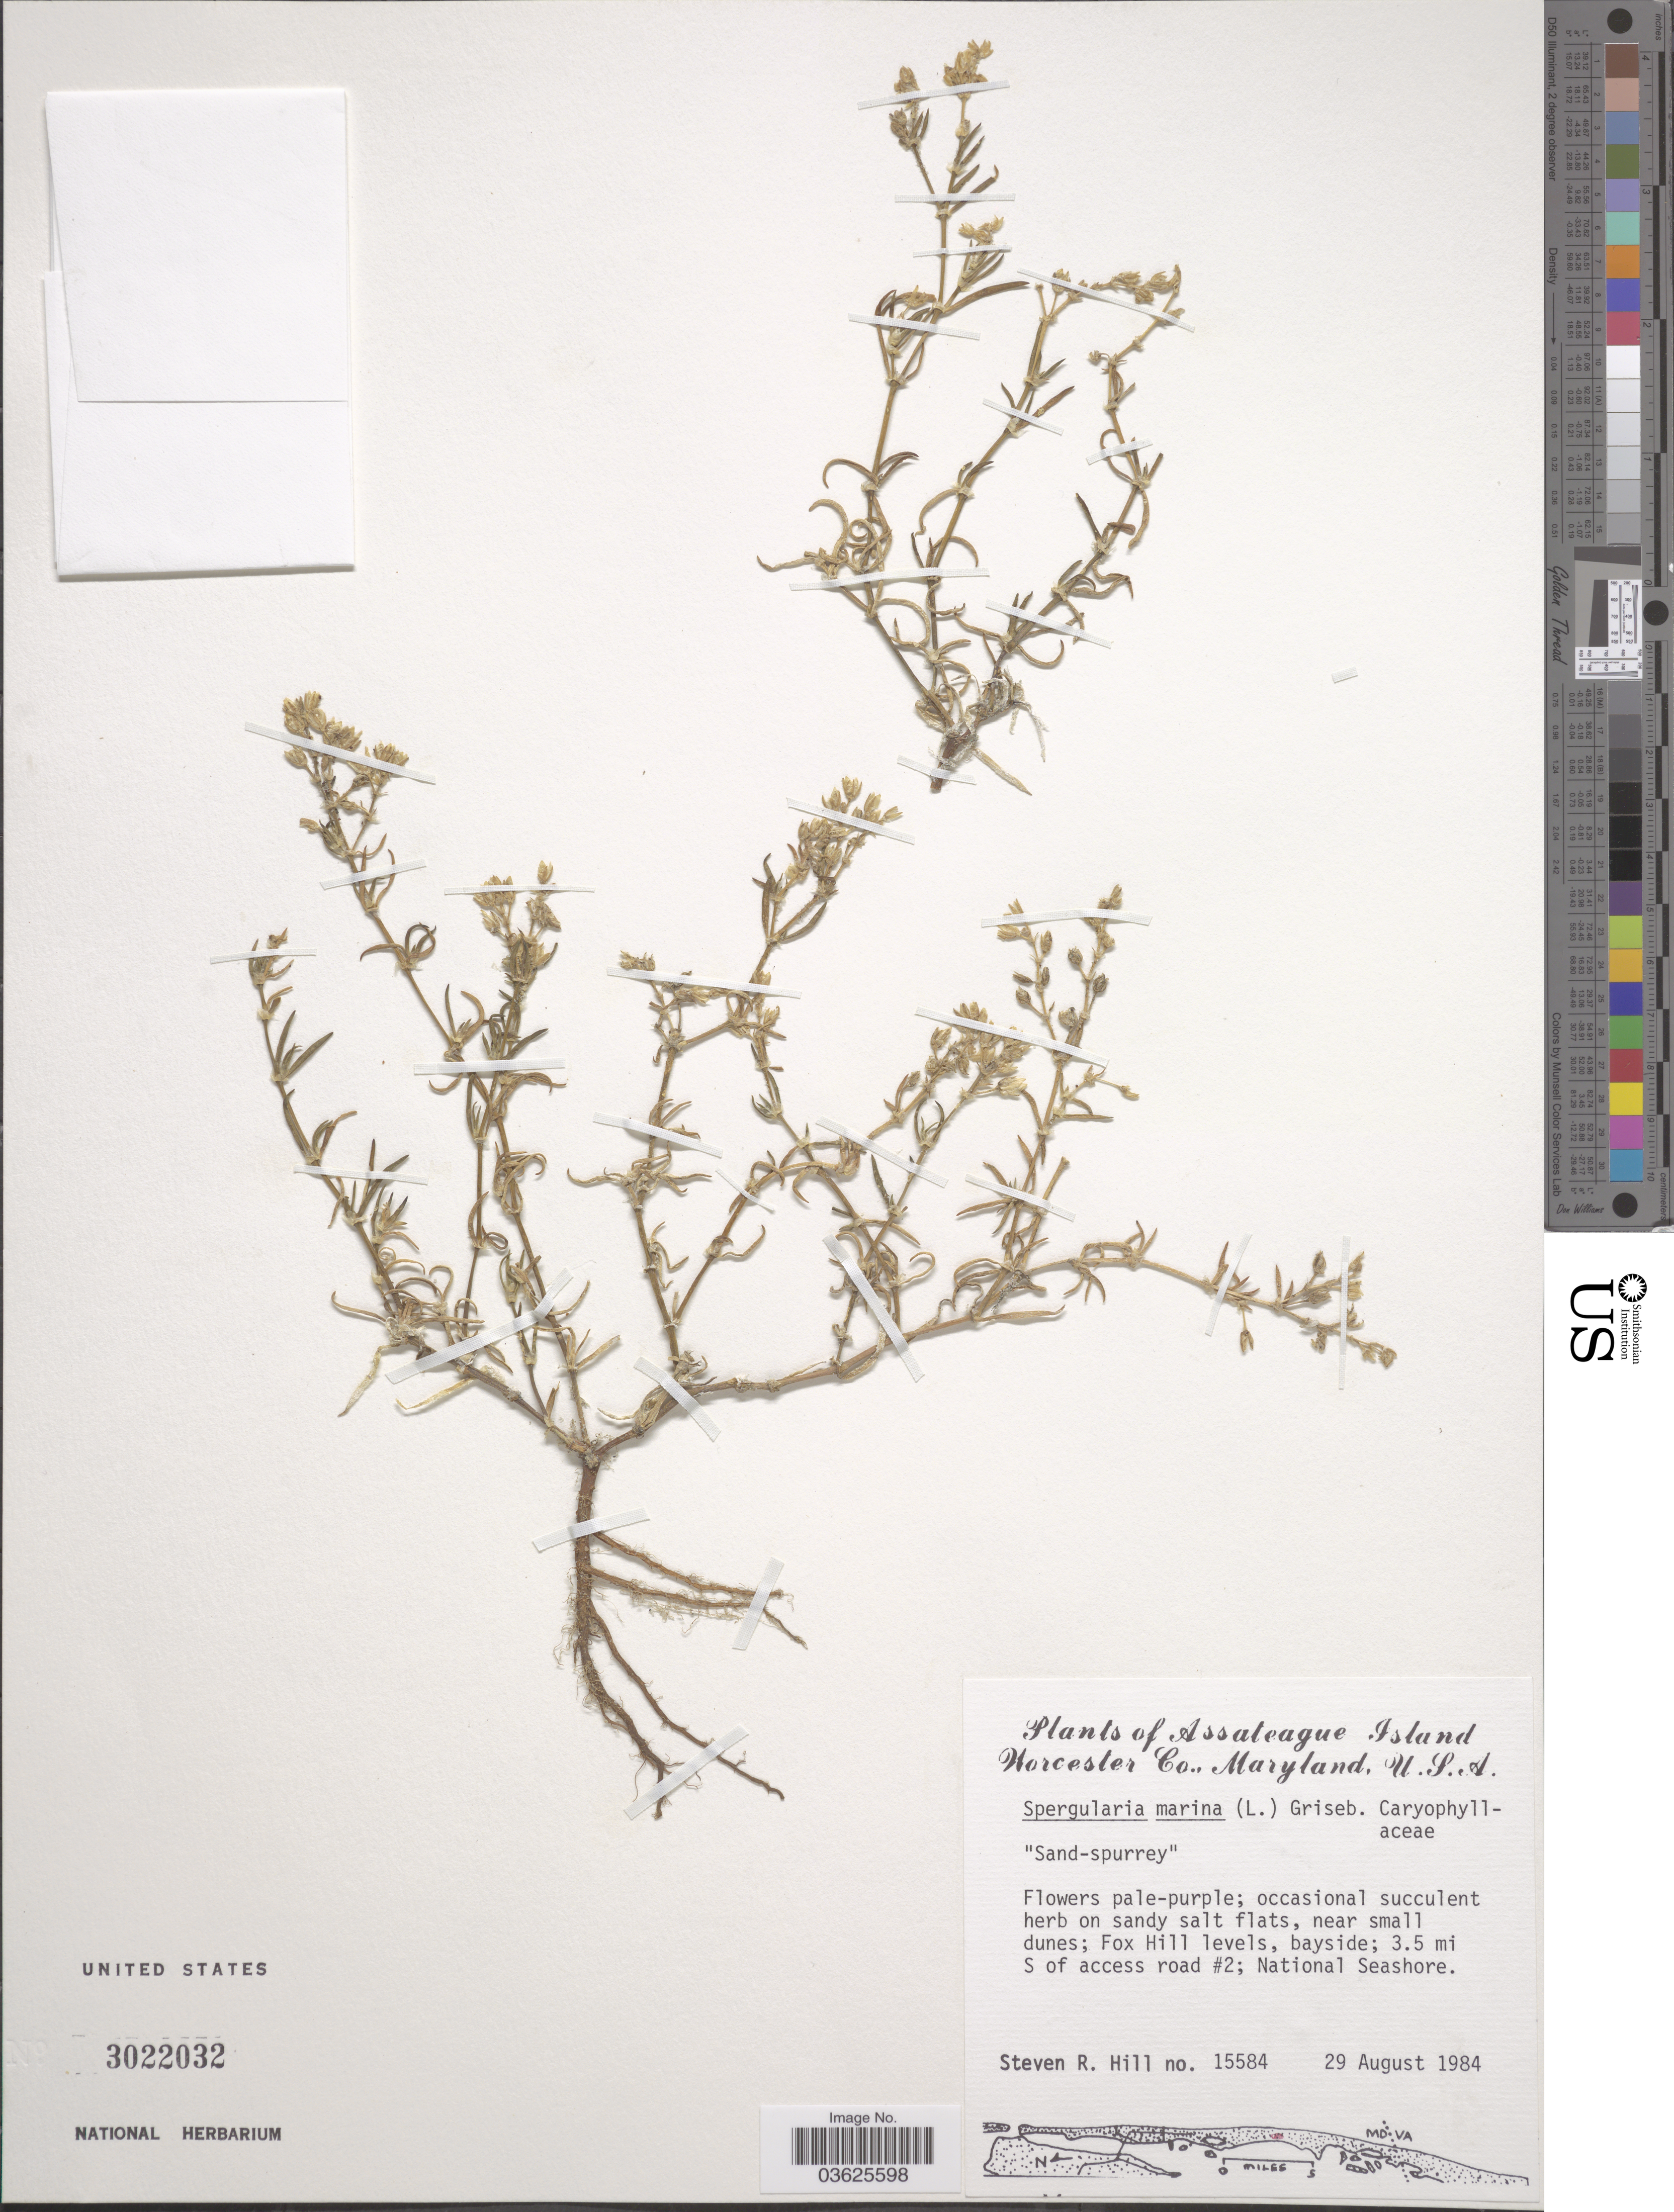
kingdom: Plantae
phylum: Tracheophyta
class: Magnoliopsida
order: Caryophyllales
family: Caryophyllaceae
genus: Spergularia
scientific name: Spergularia marina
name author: (L.) Griseb.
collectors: S. Hill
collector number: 15584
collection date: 1984-08-29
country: United States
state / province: Maryland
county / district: Worcester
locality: Assateague Island. Worcester Co. Fox Hill levels, bayside; 3.5 mi S of access road #2; National Seashore.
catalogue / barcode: US 3022032